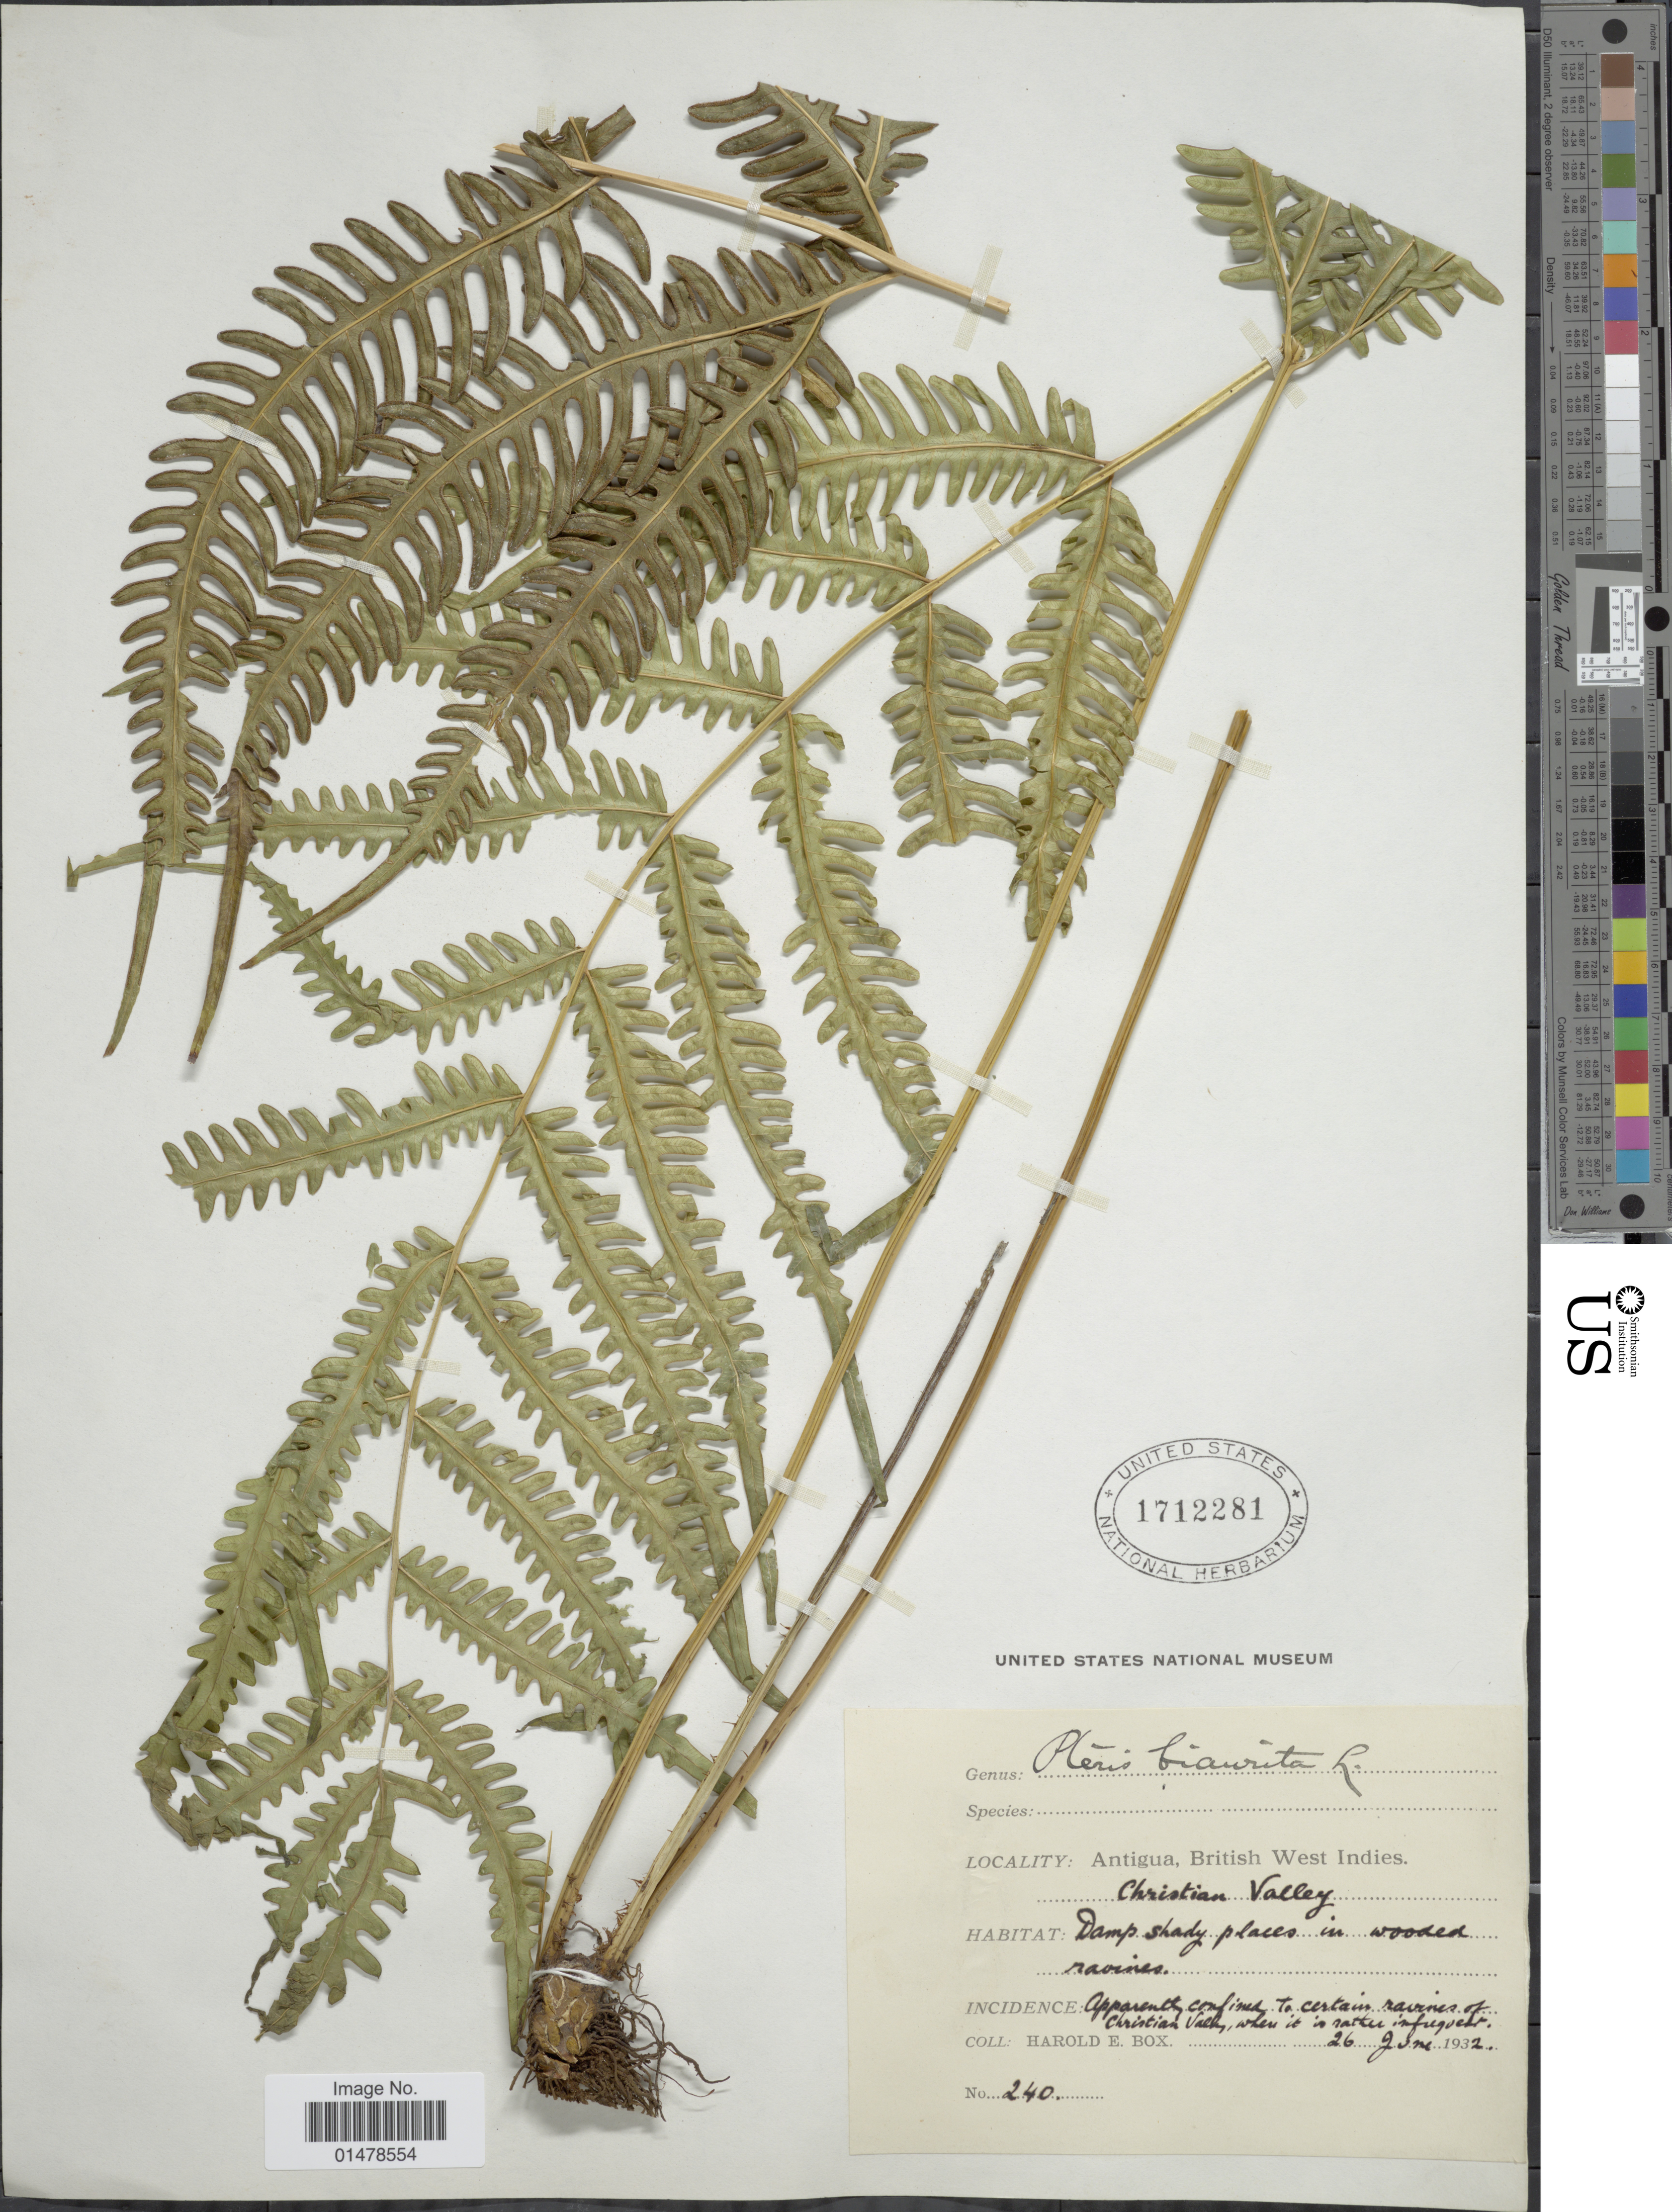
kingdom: Plantae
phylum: Tracheophyta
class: Polypodiopsida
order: Polypodiales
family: Pteridaceae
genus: Pteris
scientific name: Pteris biaurita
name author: L.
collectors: H. E. Box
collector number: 240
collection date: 1932-06-26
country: Antigua and Barbuda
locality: Antigua, British West Indies, Christian Valley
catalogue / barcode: US 1712281